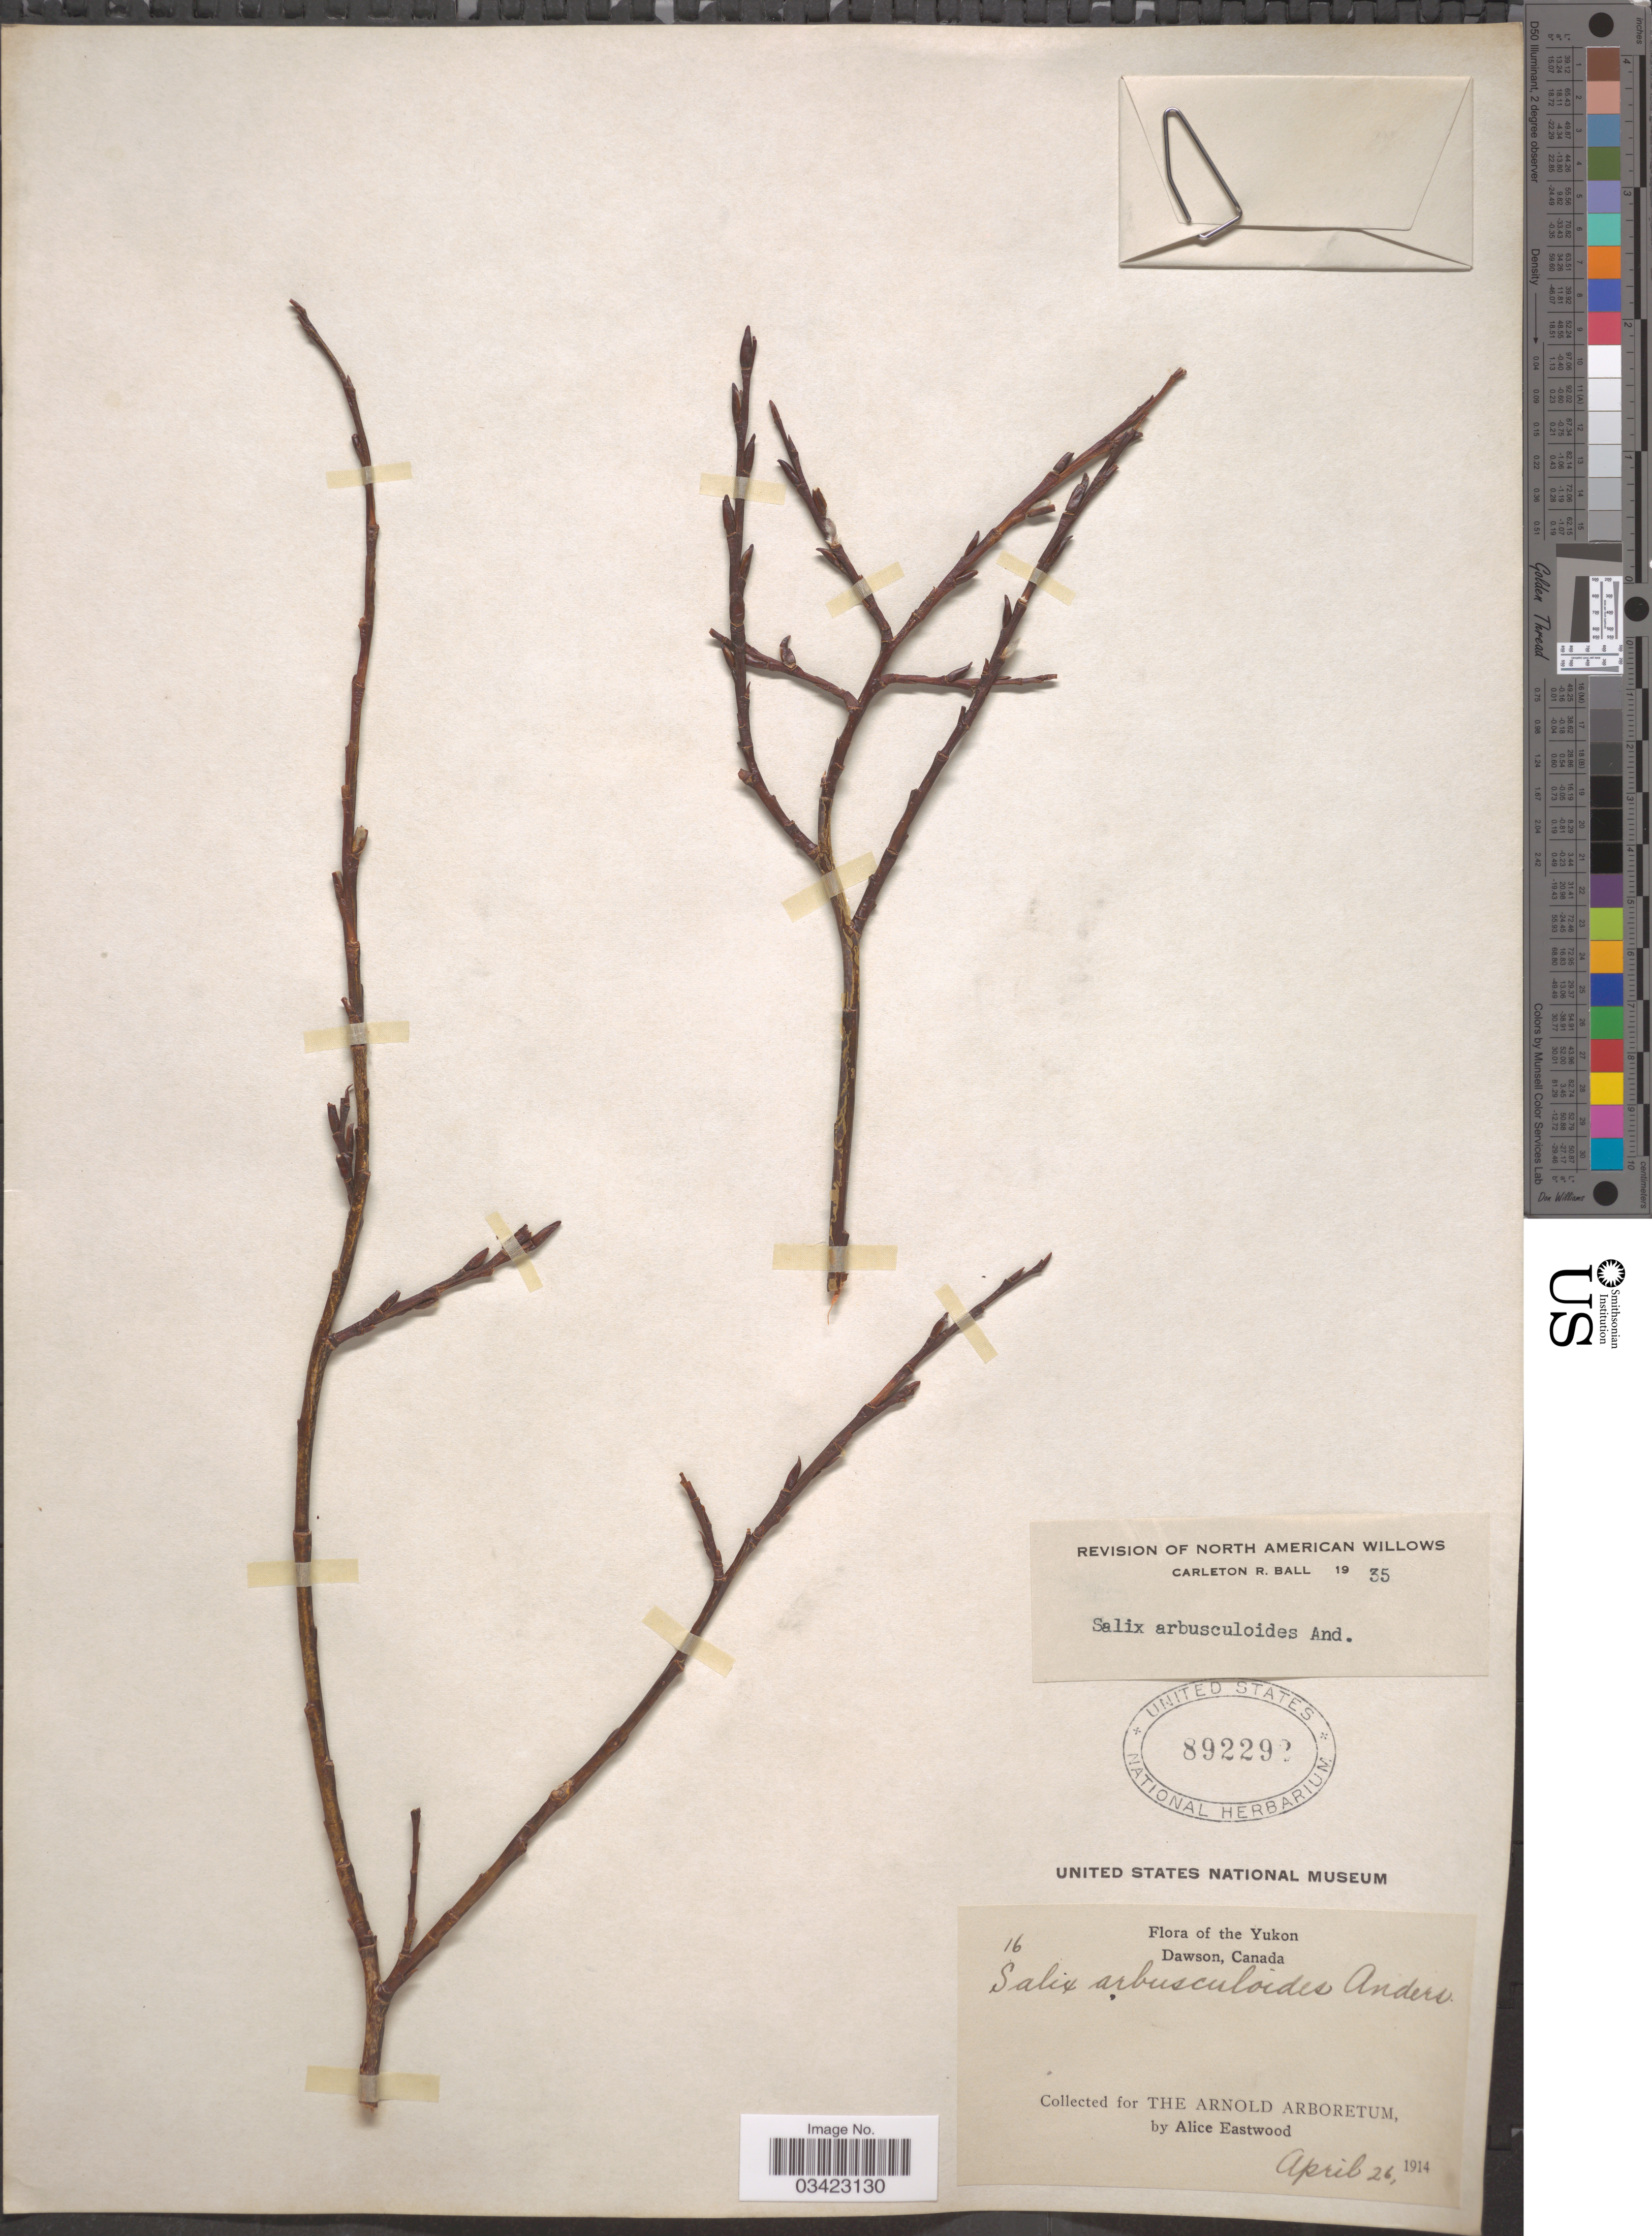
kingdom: Plantae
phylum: Tracheophyta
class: Magnoliopsida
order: Malpighiales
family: Salicaceae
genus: Salix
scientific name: Salix arbusculoides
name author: Andersson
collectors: A. Eastwood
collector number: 16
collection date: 1914-04-26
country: Canada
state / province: Yukon Territory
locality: Yukon. Dawson.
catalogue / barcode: US 892292